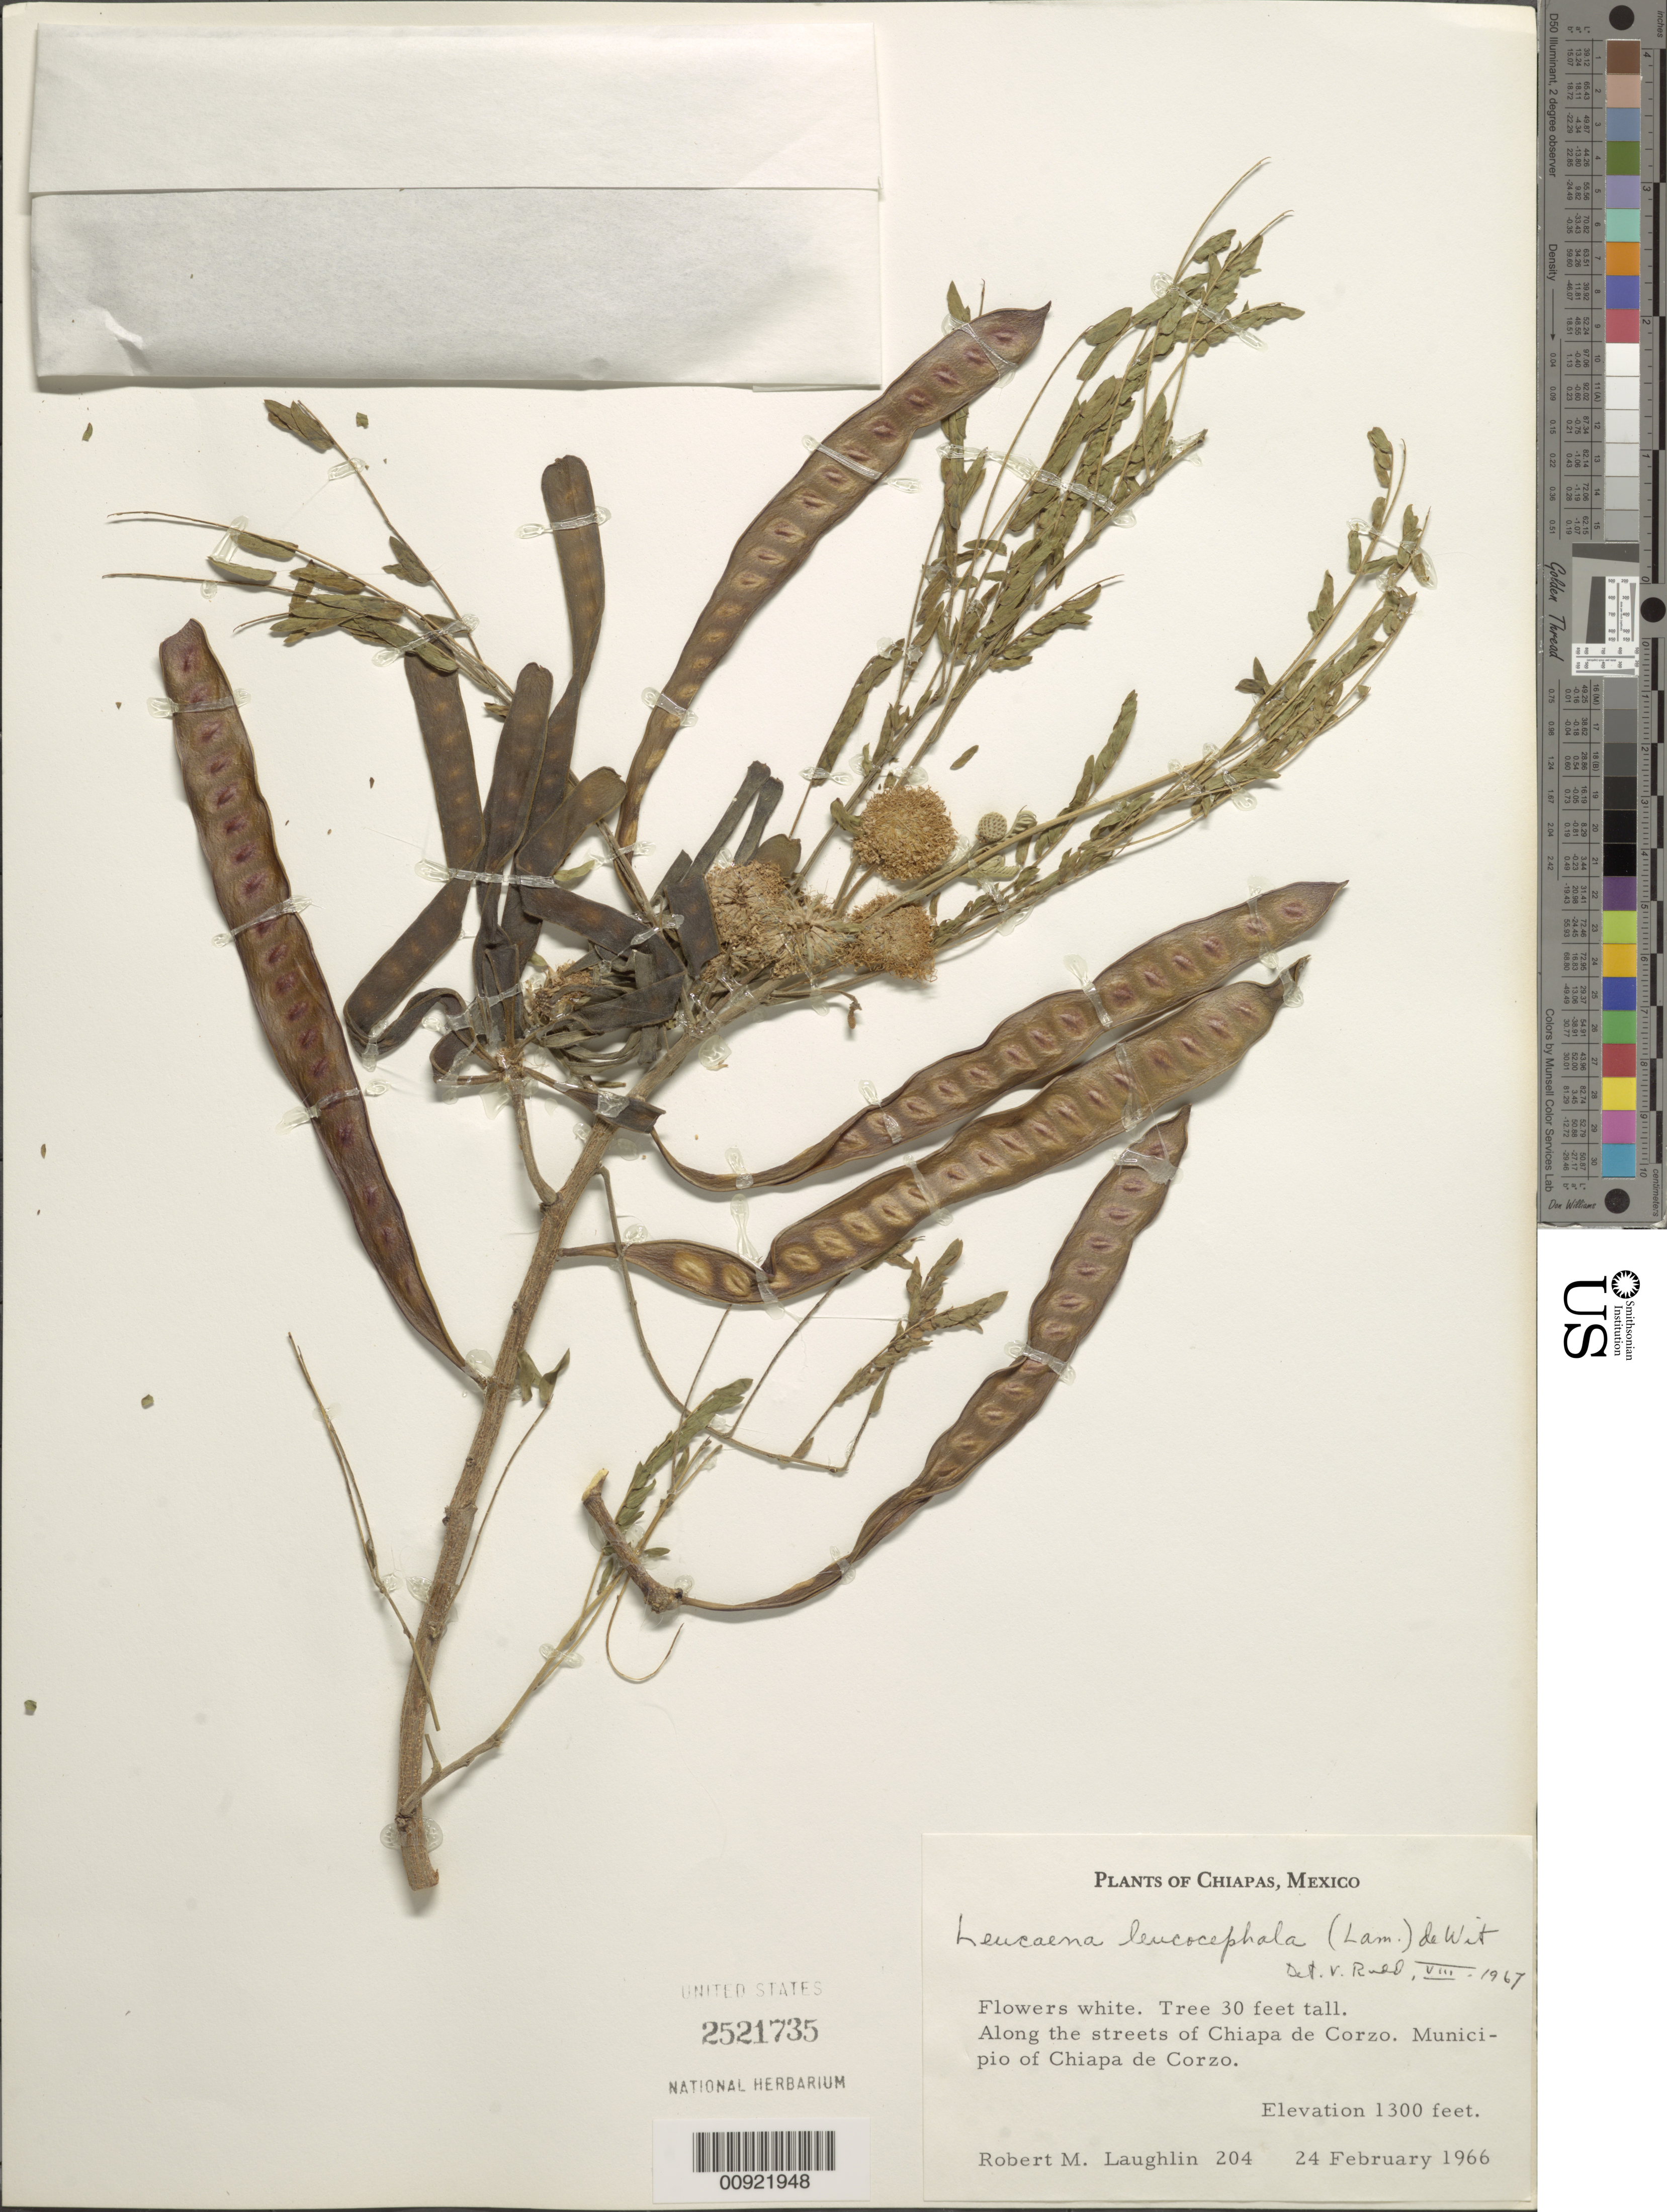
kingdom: Plantae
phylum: Tracheophyta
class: Magnoliopsida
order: Fabales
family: Fabaceae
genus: Leucaena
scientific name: Leucaena leucocephala subsp. leucocephala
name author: (Lam.) de Wit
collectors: R. M. Laughlin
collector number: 204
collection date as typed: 24 Feb 1966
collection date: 1966-02-24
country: Mexico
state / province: Chiapas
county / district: Chiapa de Corzo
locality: Along the streets of Chiapa de Corzo. Municipio of Chiapa de Corzo, Chiapas.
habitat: Along the streets.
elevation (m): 396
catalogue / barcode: US 2521735